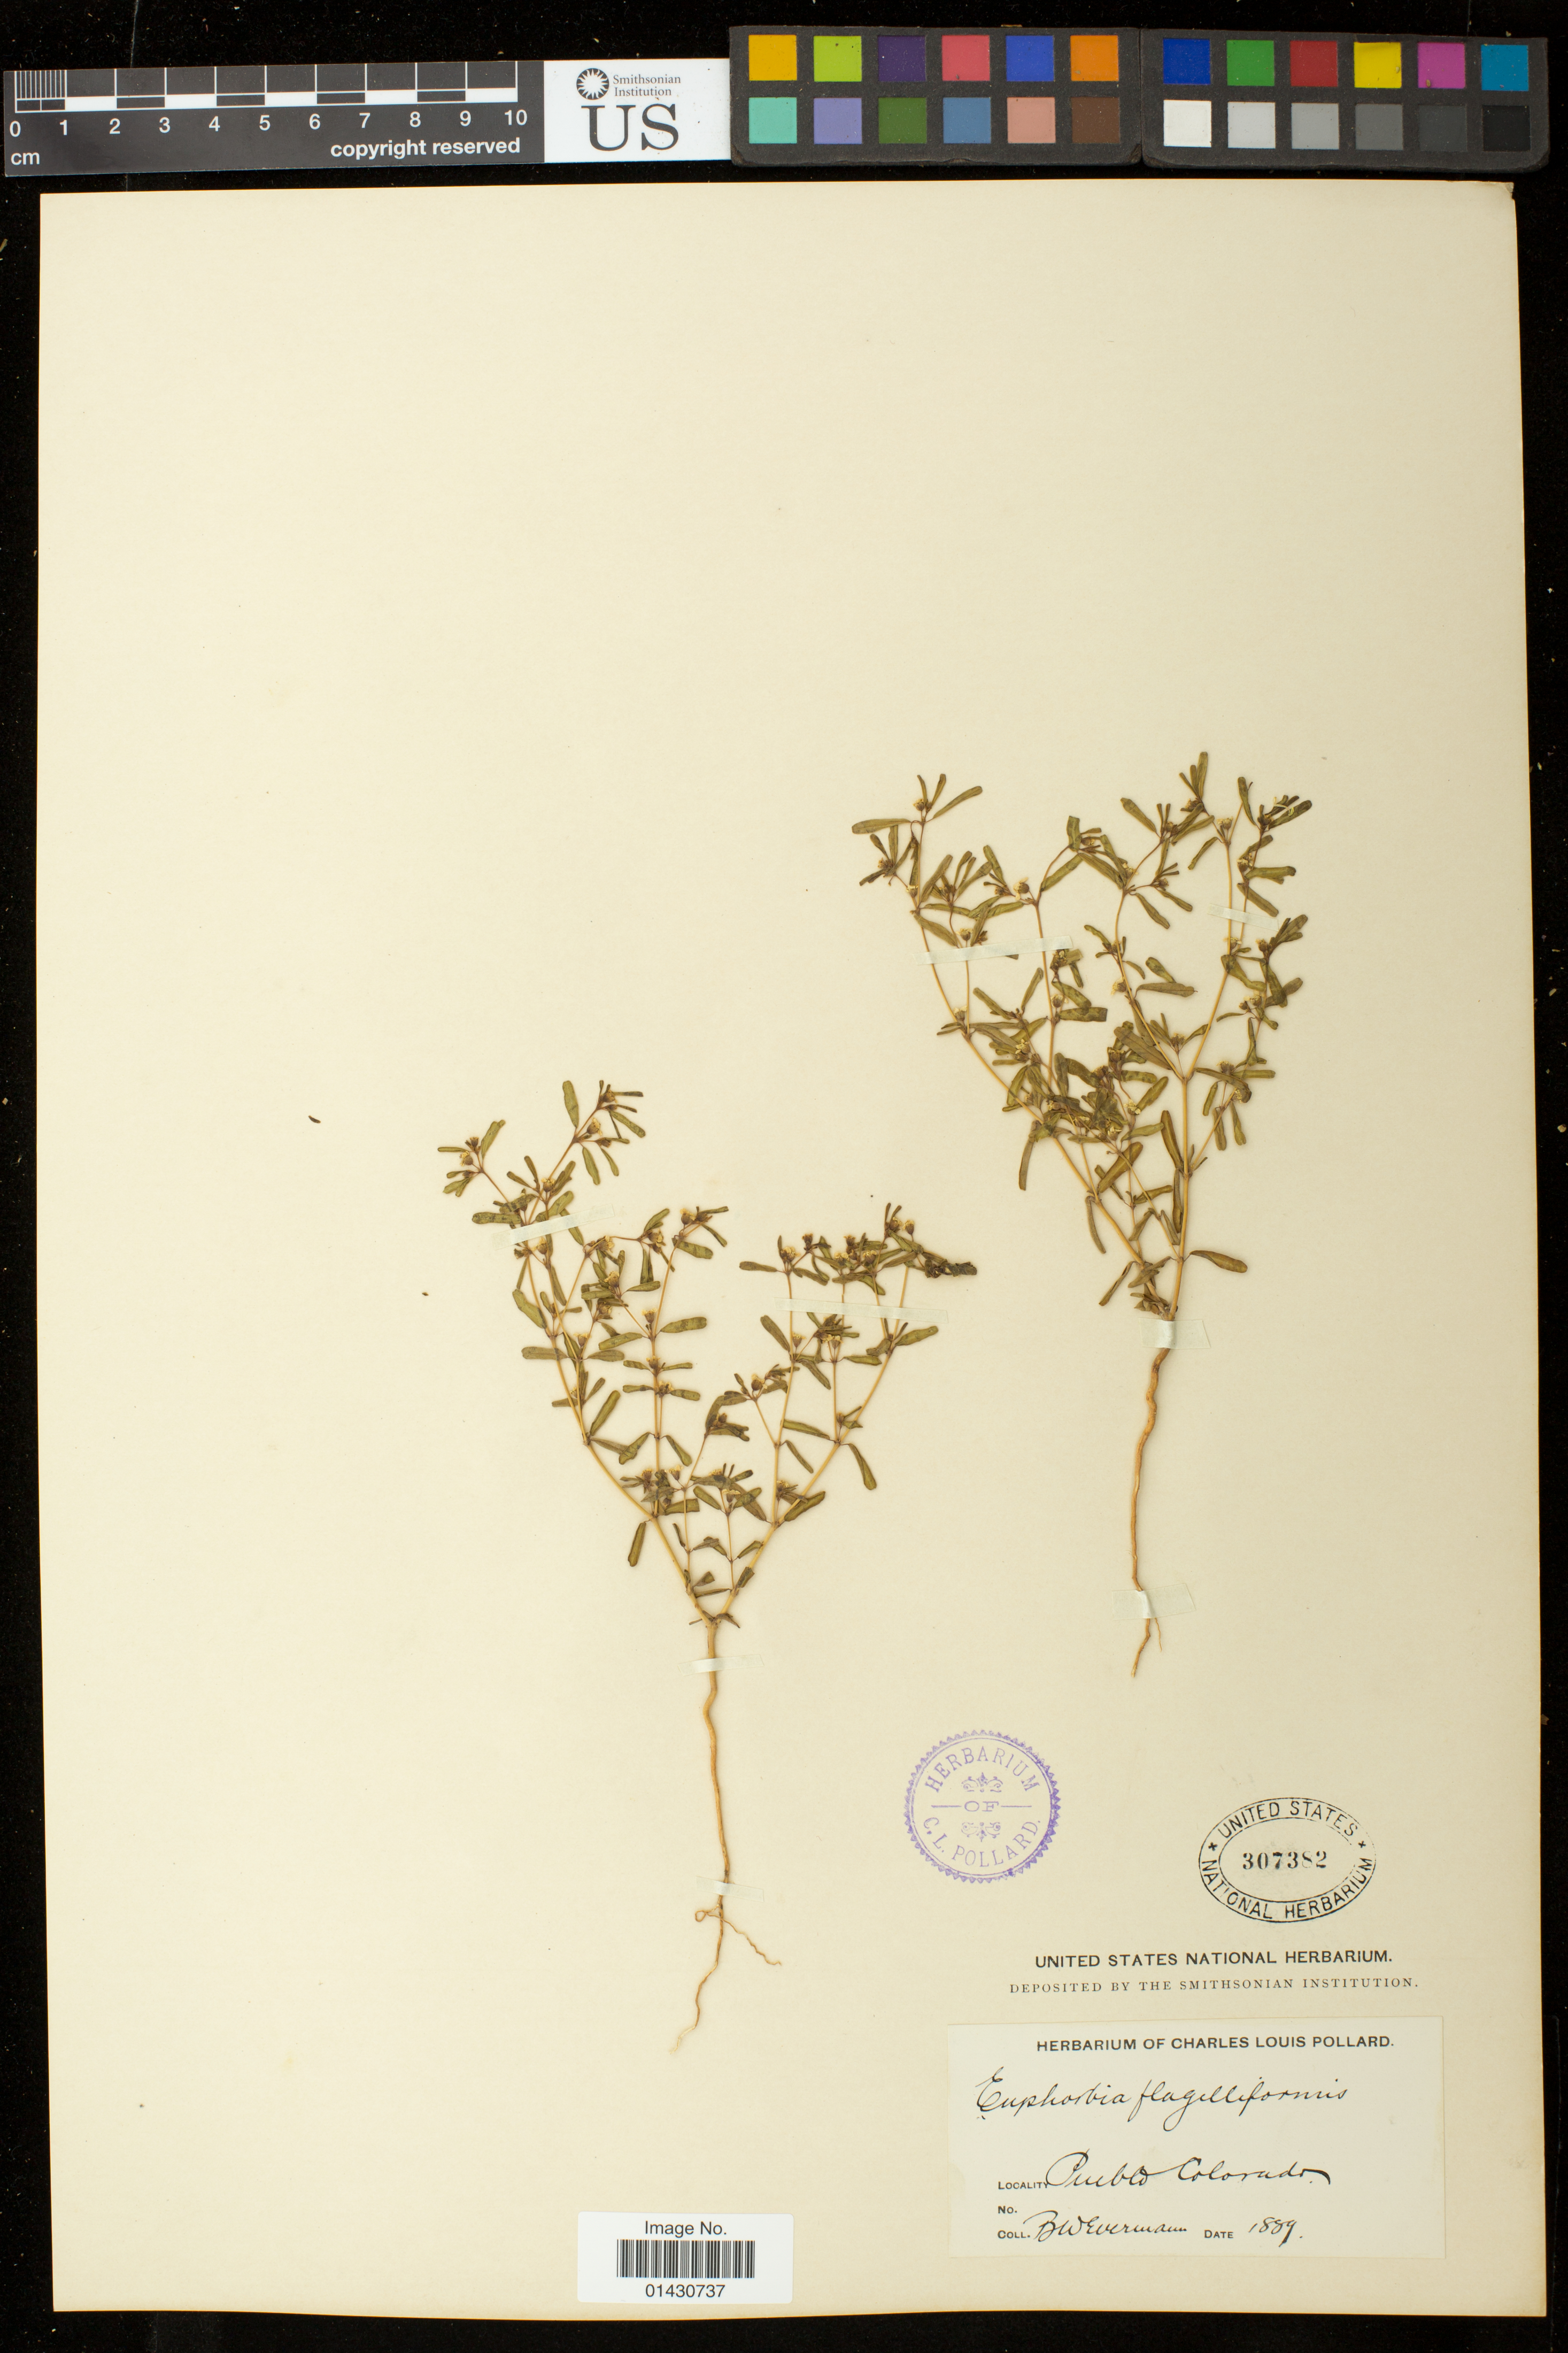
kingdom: Plantae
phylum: Tracheophyta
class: Magnoliopsida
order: Malpighiales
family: Euphorbiaceae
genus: Euphorbia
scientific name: Euphorbia missurica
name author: Raf.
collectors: B. W. Evermann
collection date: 1889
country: United States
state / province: Colorado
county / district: Pueblo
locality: Pueblo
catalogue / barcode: US 307382